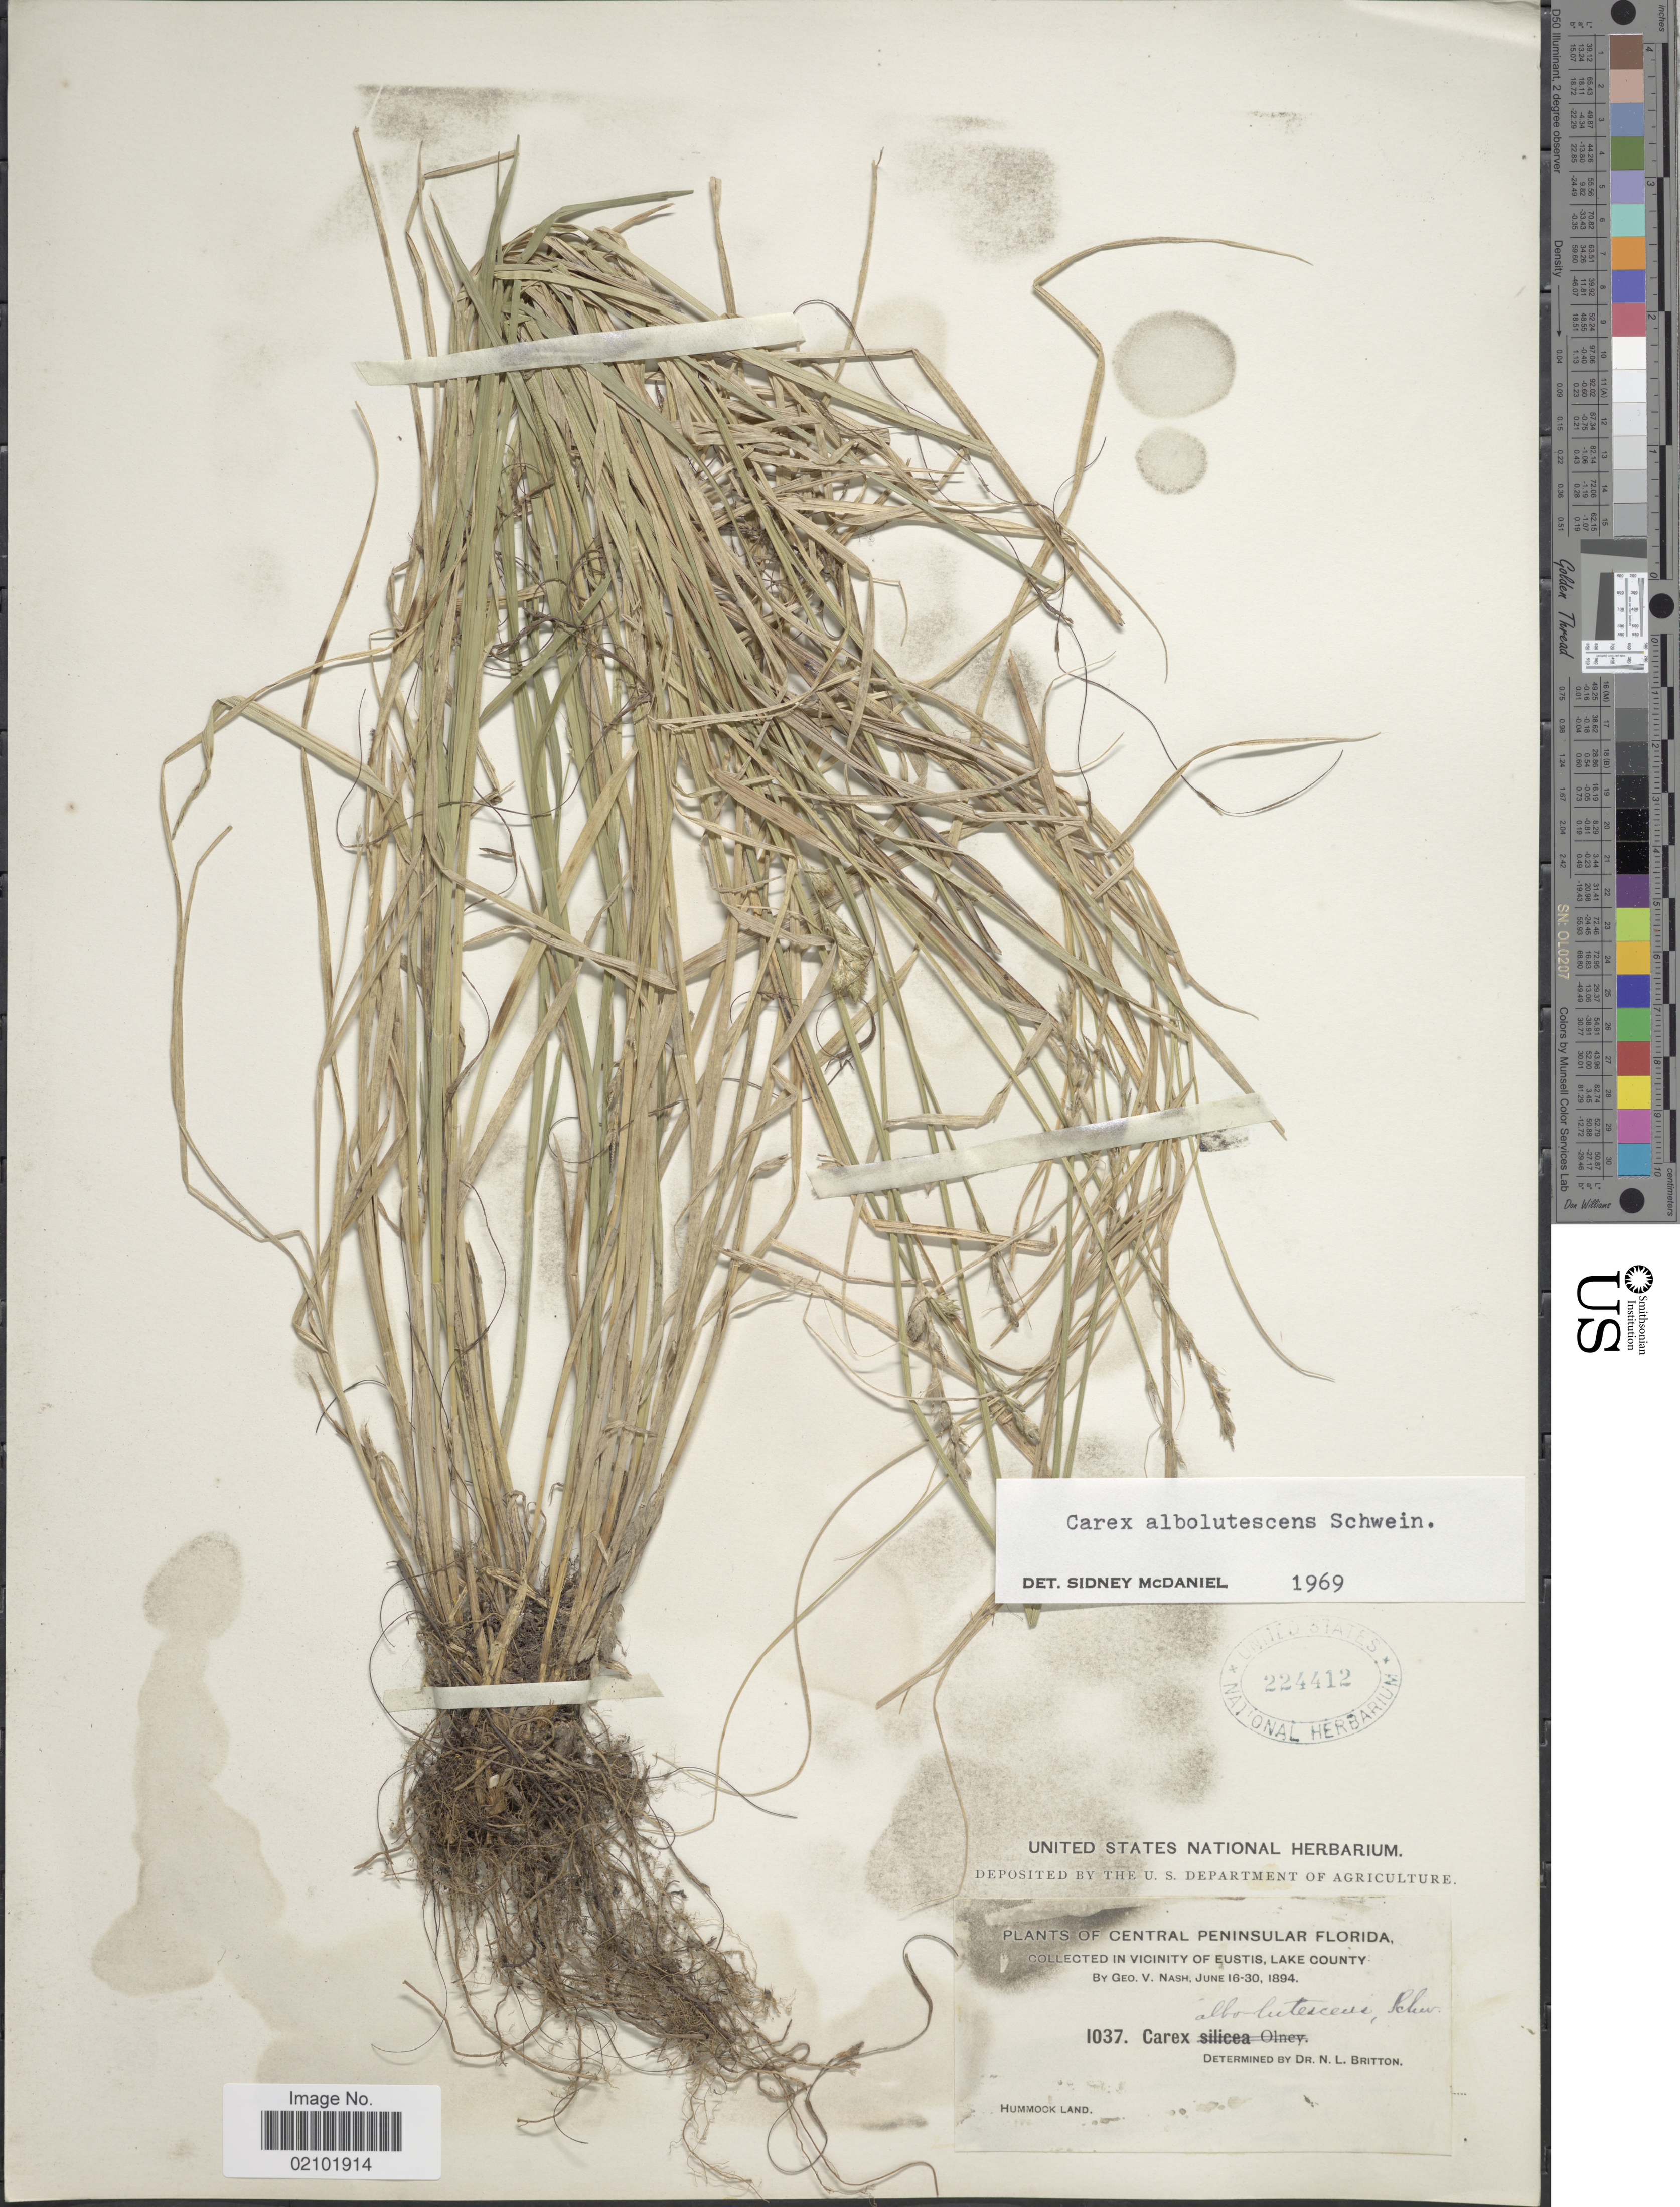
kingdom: Plantae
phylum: Tracheophyta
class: Liliopsida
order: Poales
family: Cyperaceae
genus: Carex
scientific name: Carex albolutescens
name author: Schwein.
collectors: G. V. Nash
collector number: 1037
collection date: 1894-06-16/1894-06-30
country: United States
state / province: Florida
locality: Central Peninsular Florida. Vicinity of Eustis, Lake County. Hummock Land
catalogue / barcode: US 224412